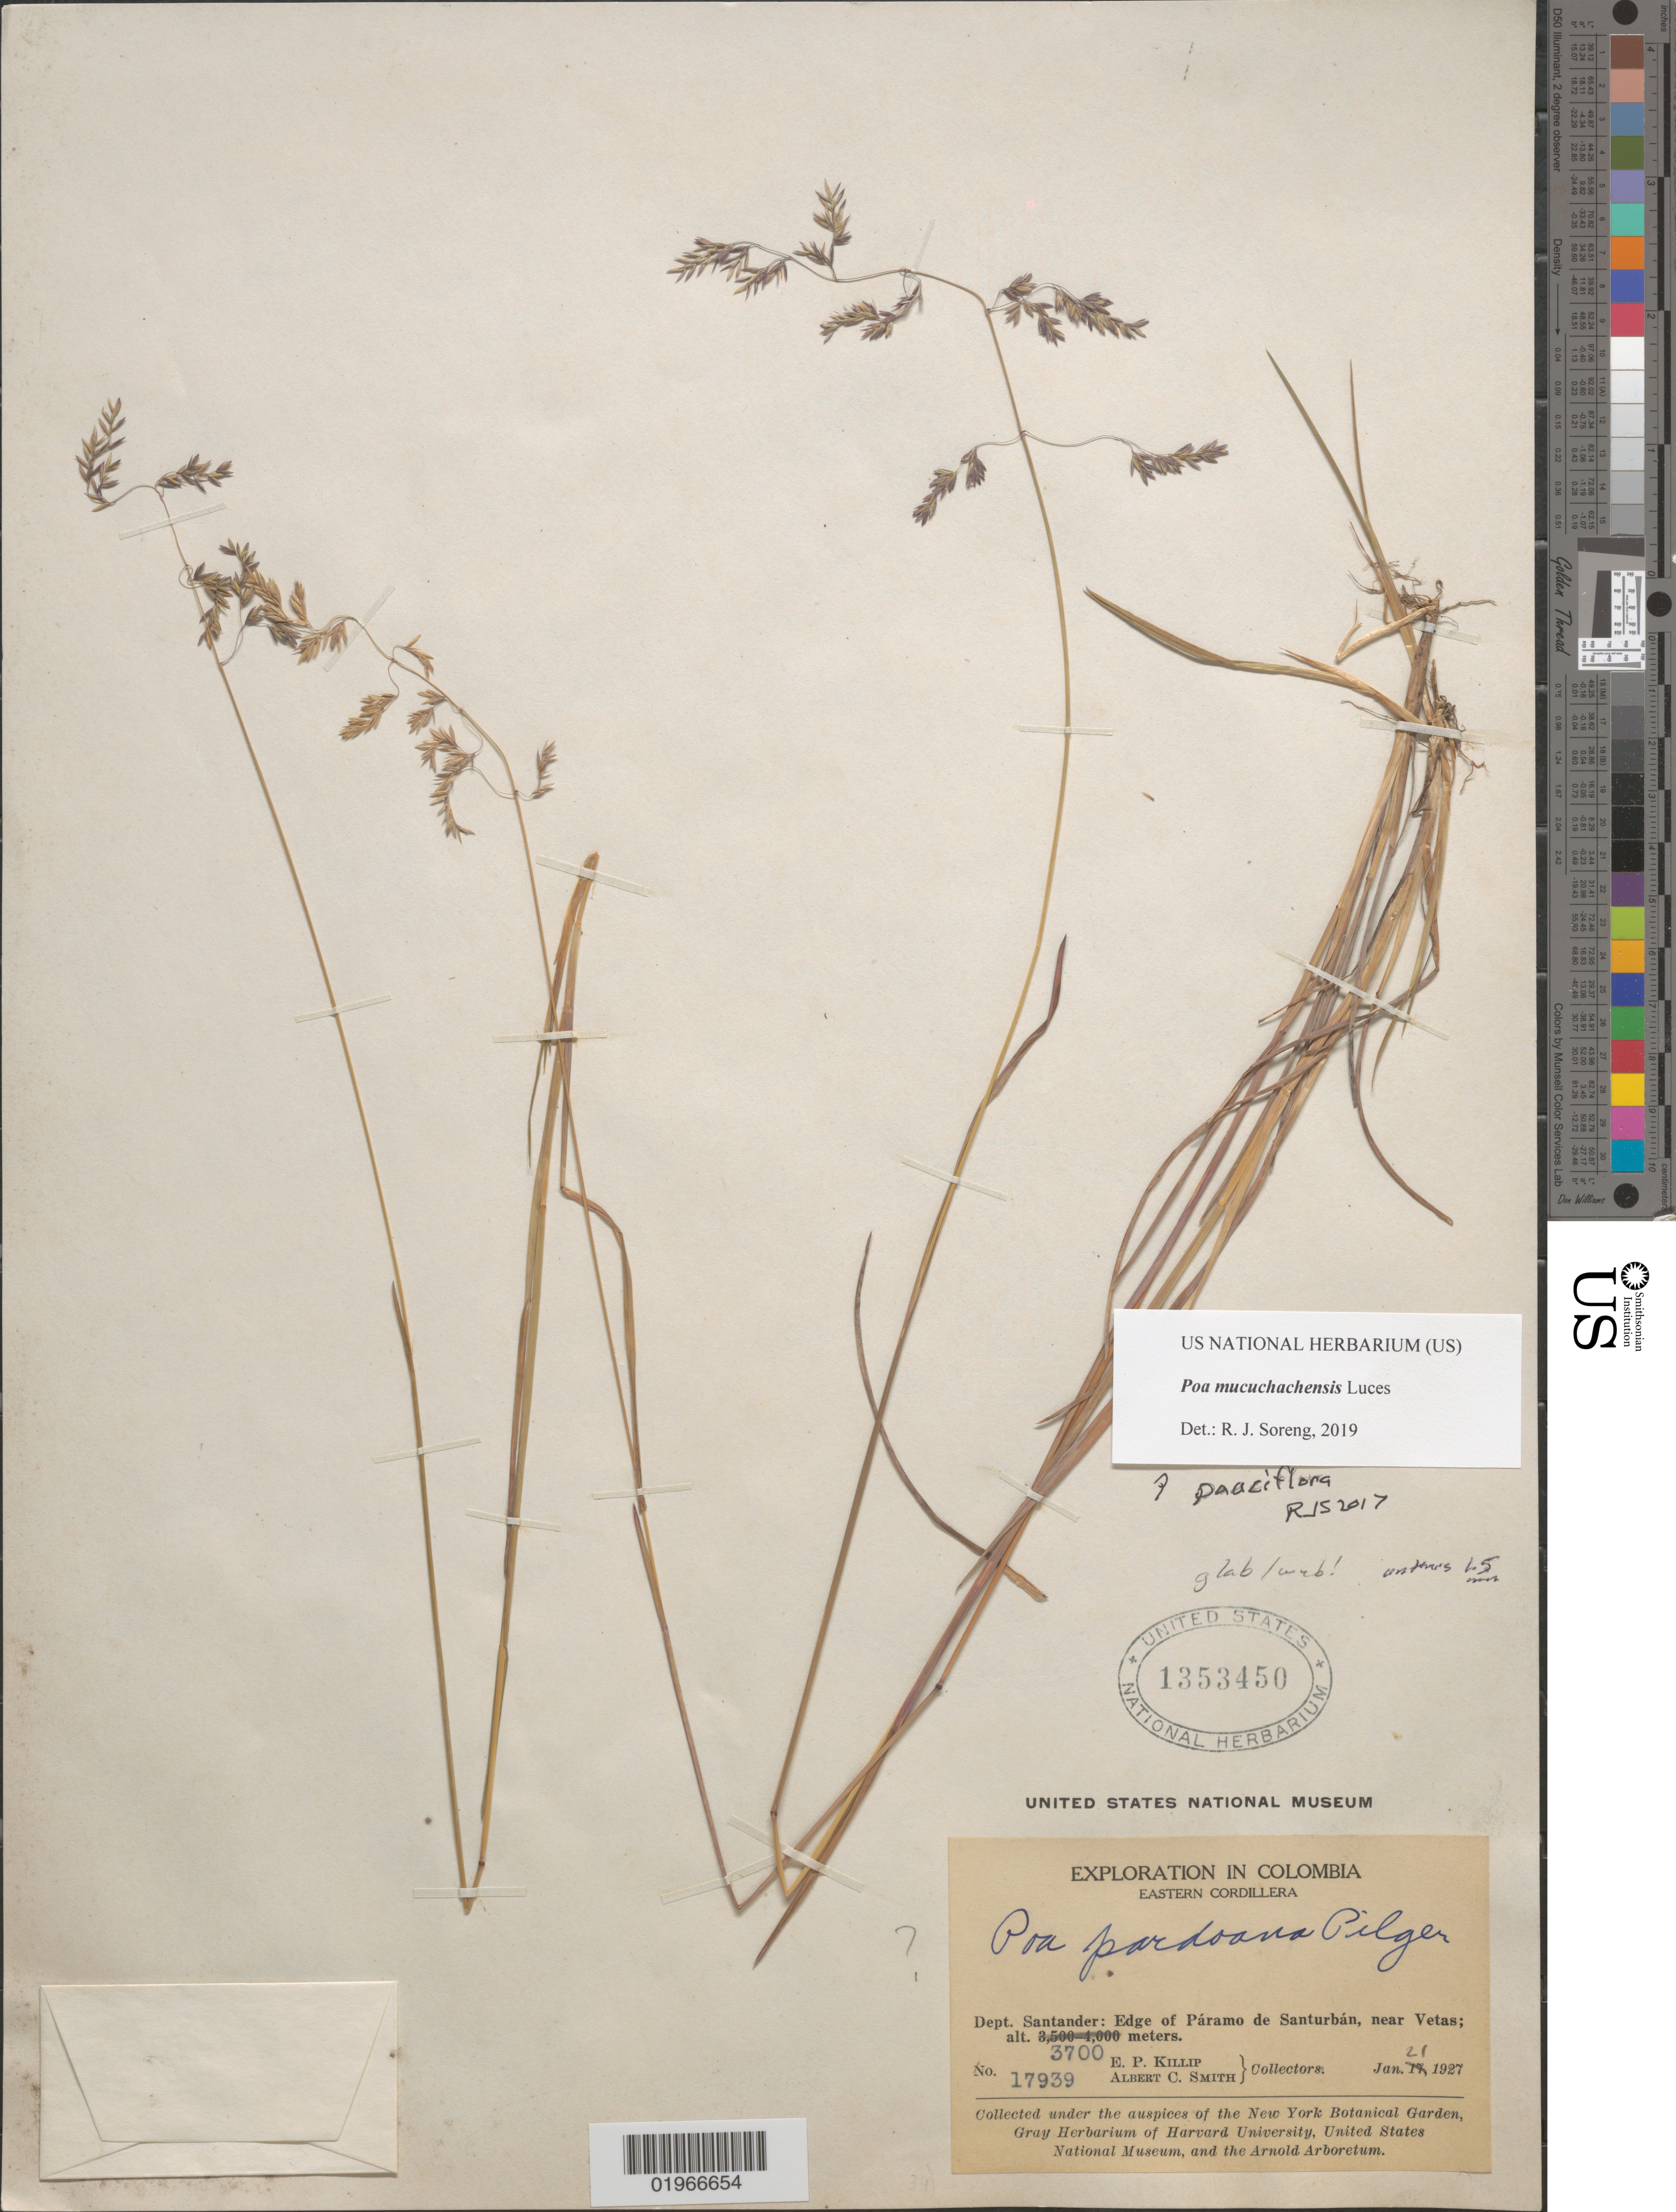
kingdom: Plantae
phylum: Tracheophyta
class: Liliopsida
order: Poales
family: Poaceae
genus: Poa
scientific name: Poa mucuchachensis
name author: Luces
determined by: Soreng, Robert J., Research Associate (BOT), Smithsonian Institution - National Museum of Natural History (UNITED STATES)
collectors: E. P. Killip & A. C. Smith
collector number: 17939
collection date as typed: Jan. 21 1927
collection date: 1927-01-21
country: Colombia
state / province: Santander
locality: Edge of Páramo de Santurbán, near Vetas.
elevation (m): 3700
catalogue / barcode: US 1353450